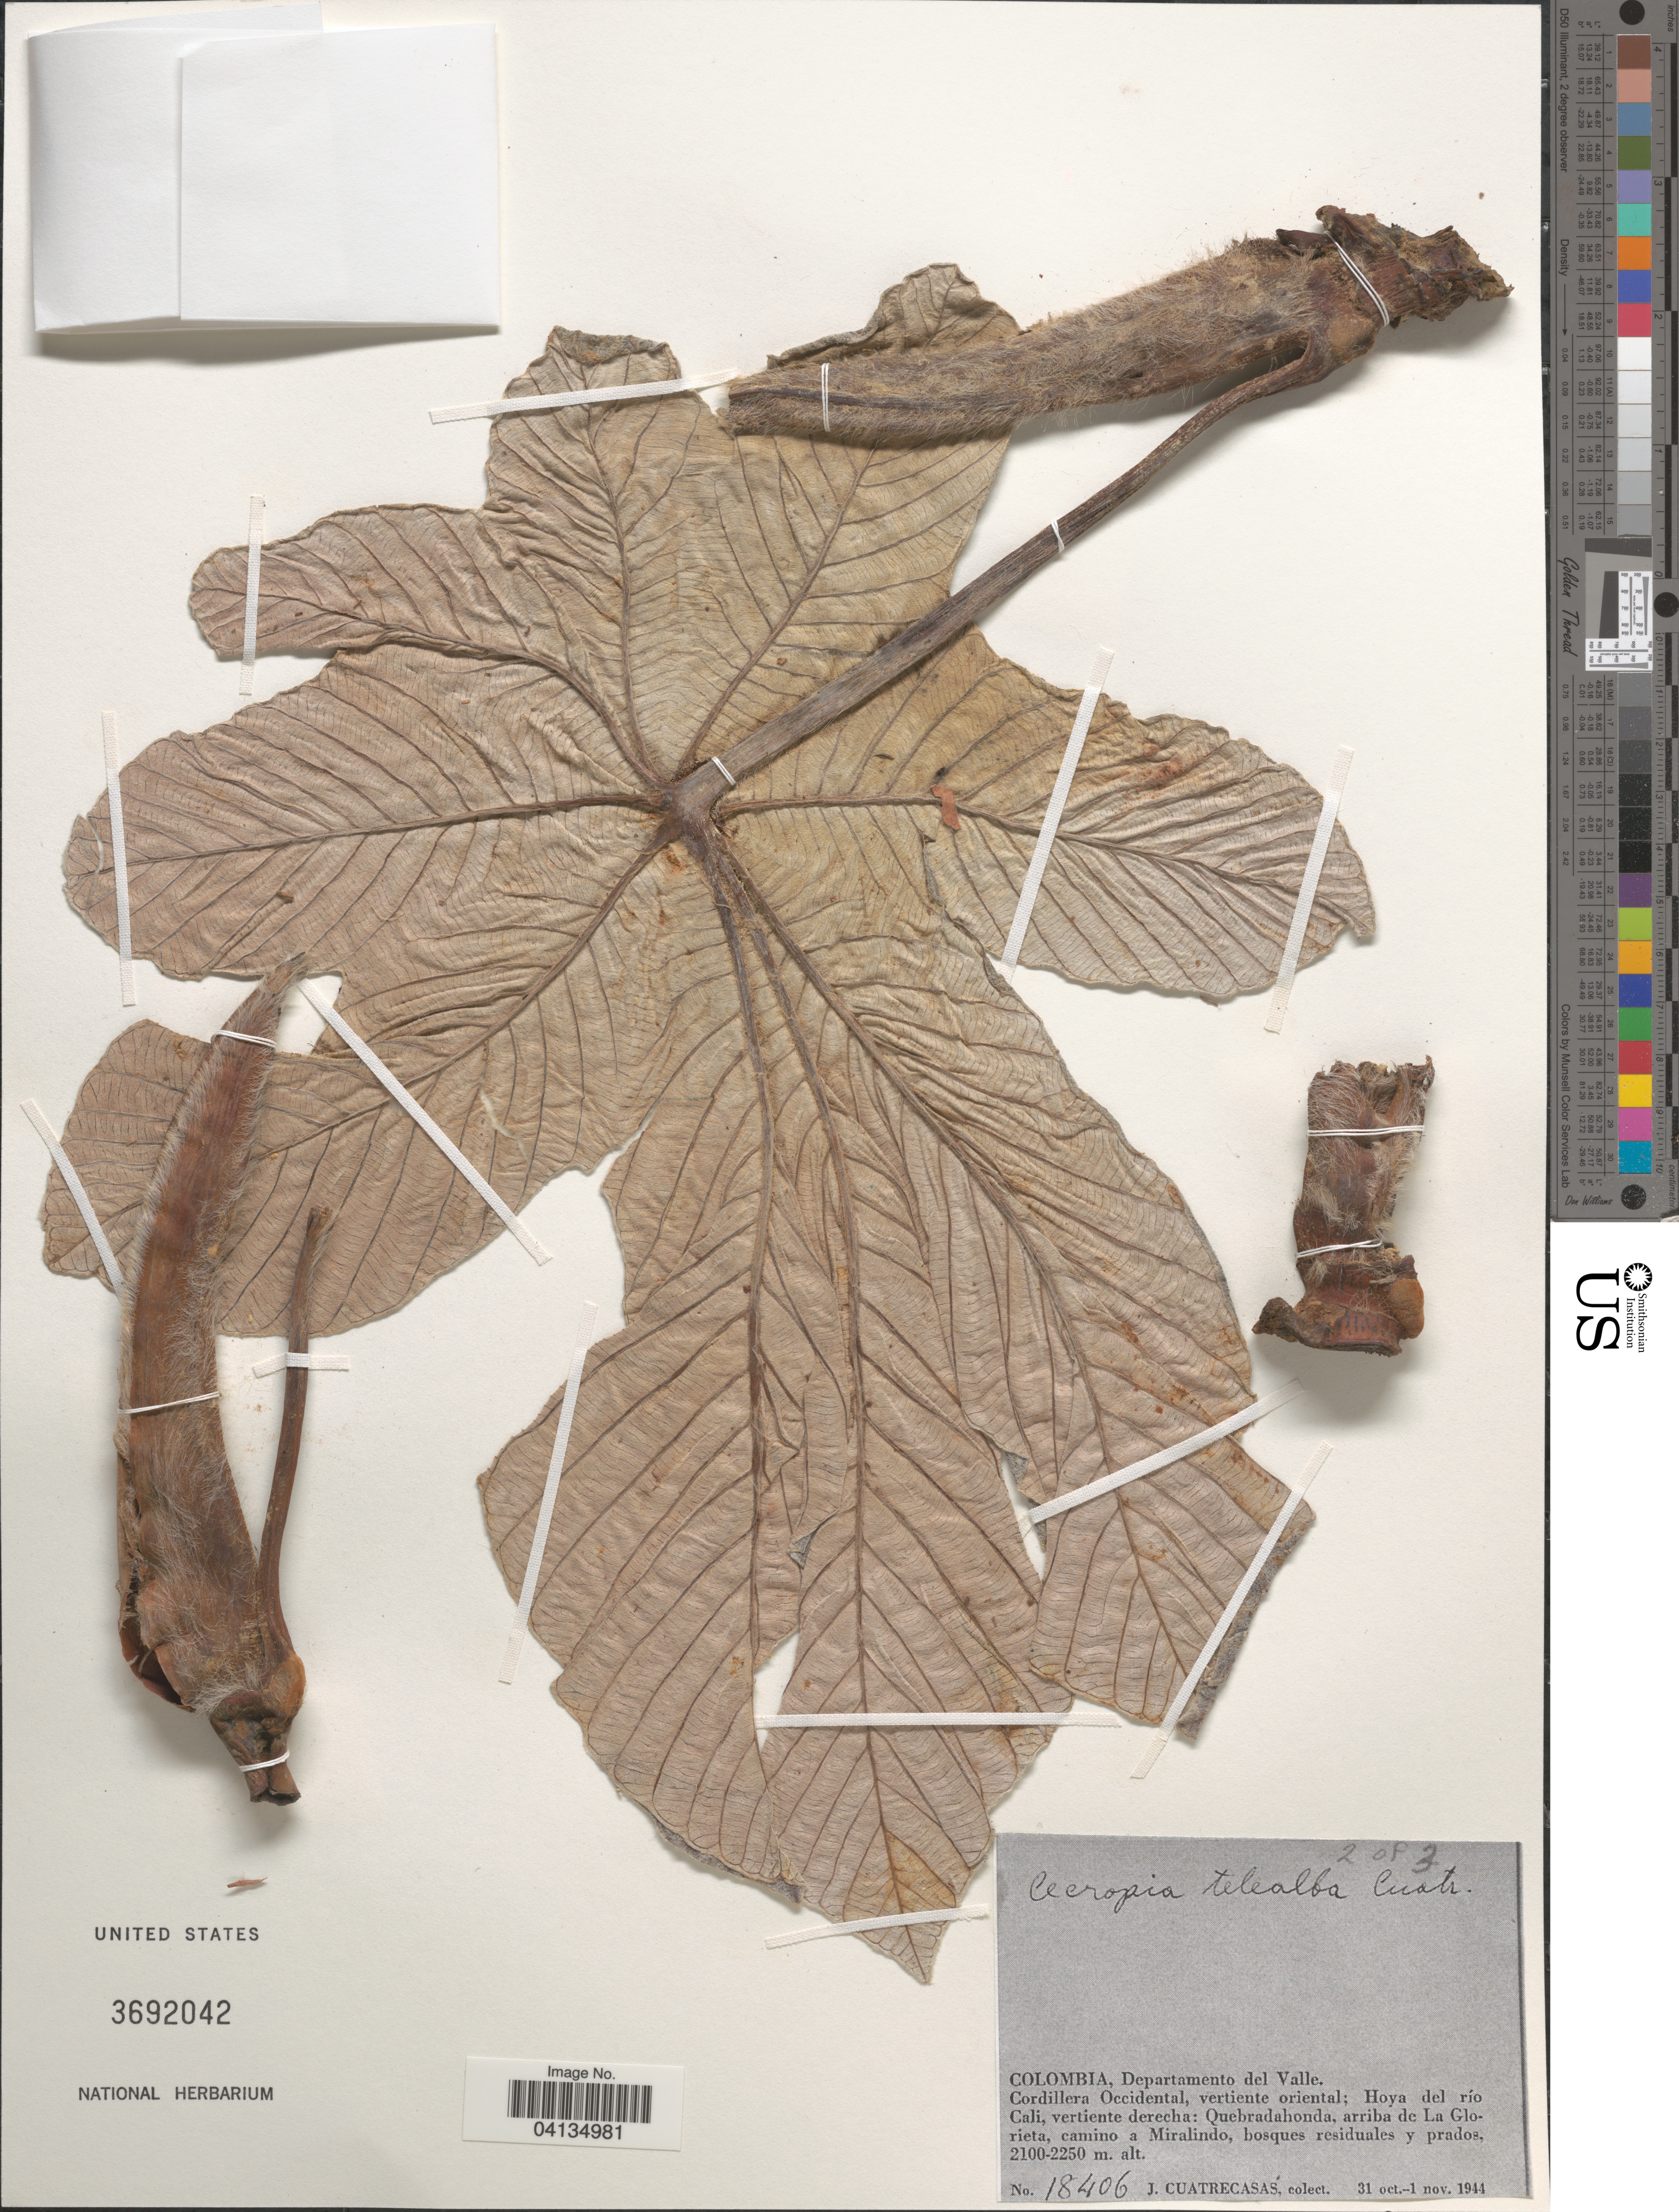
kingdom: Plantae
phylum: Tracheophyta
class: Magnoliopsida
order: Rosales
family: Urticaceae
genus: Cecropia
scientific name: Cecropia telealba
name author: Cuatrec.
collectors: J. Cuatrecasas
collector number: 18406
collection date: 1944-10-31/1944-11-01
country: Colombia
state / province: Valle del Cauca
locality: Departamento del Valle. Cordillera Occicental, vertiente oriental; Hoya del río Cali, vertiente derecha: Quebradahonda, arriba de La Glorieta, camino a Miralindo.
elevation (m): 2100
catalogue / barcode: US 3692042